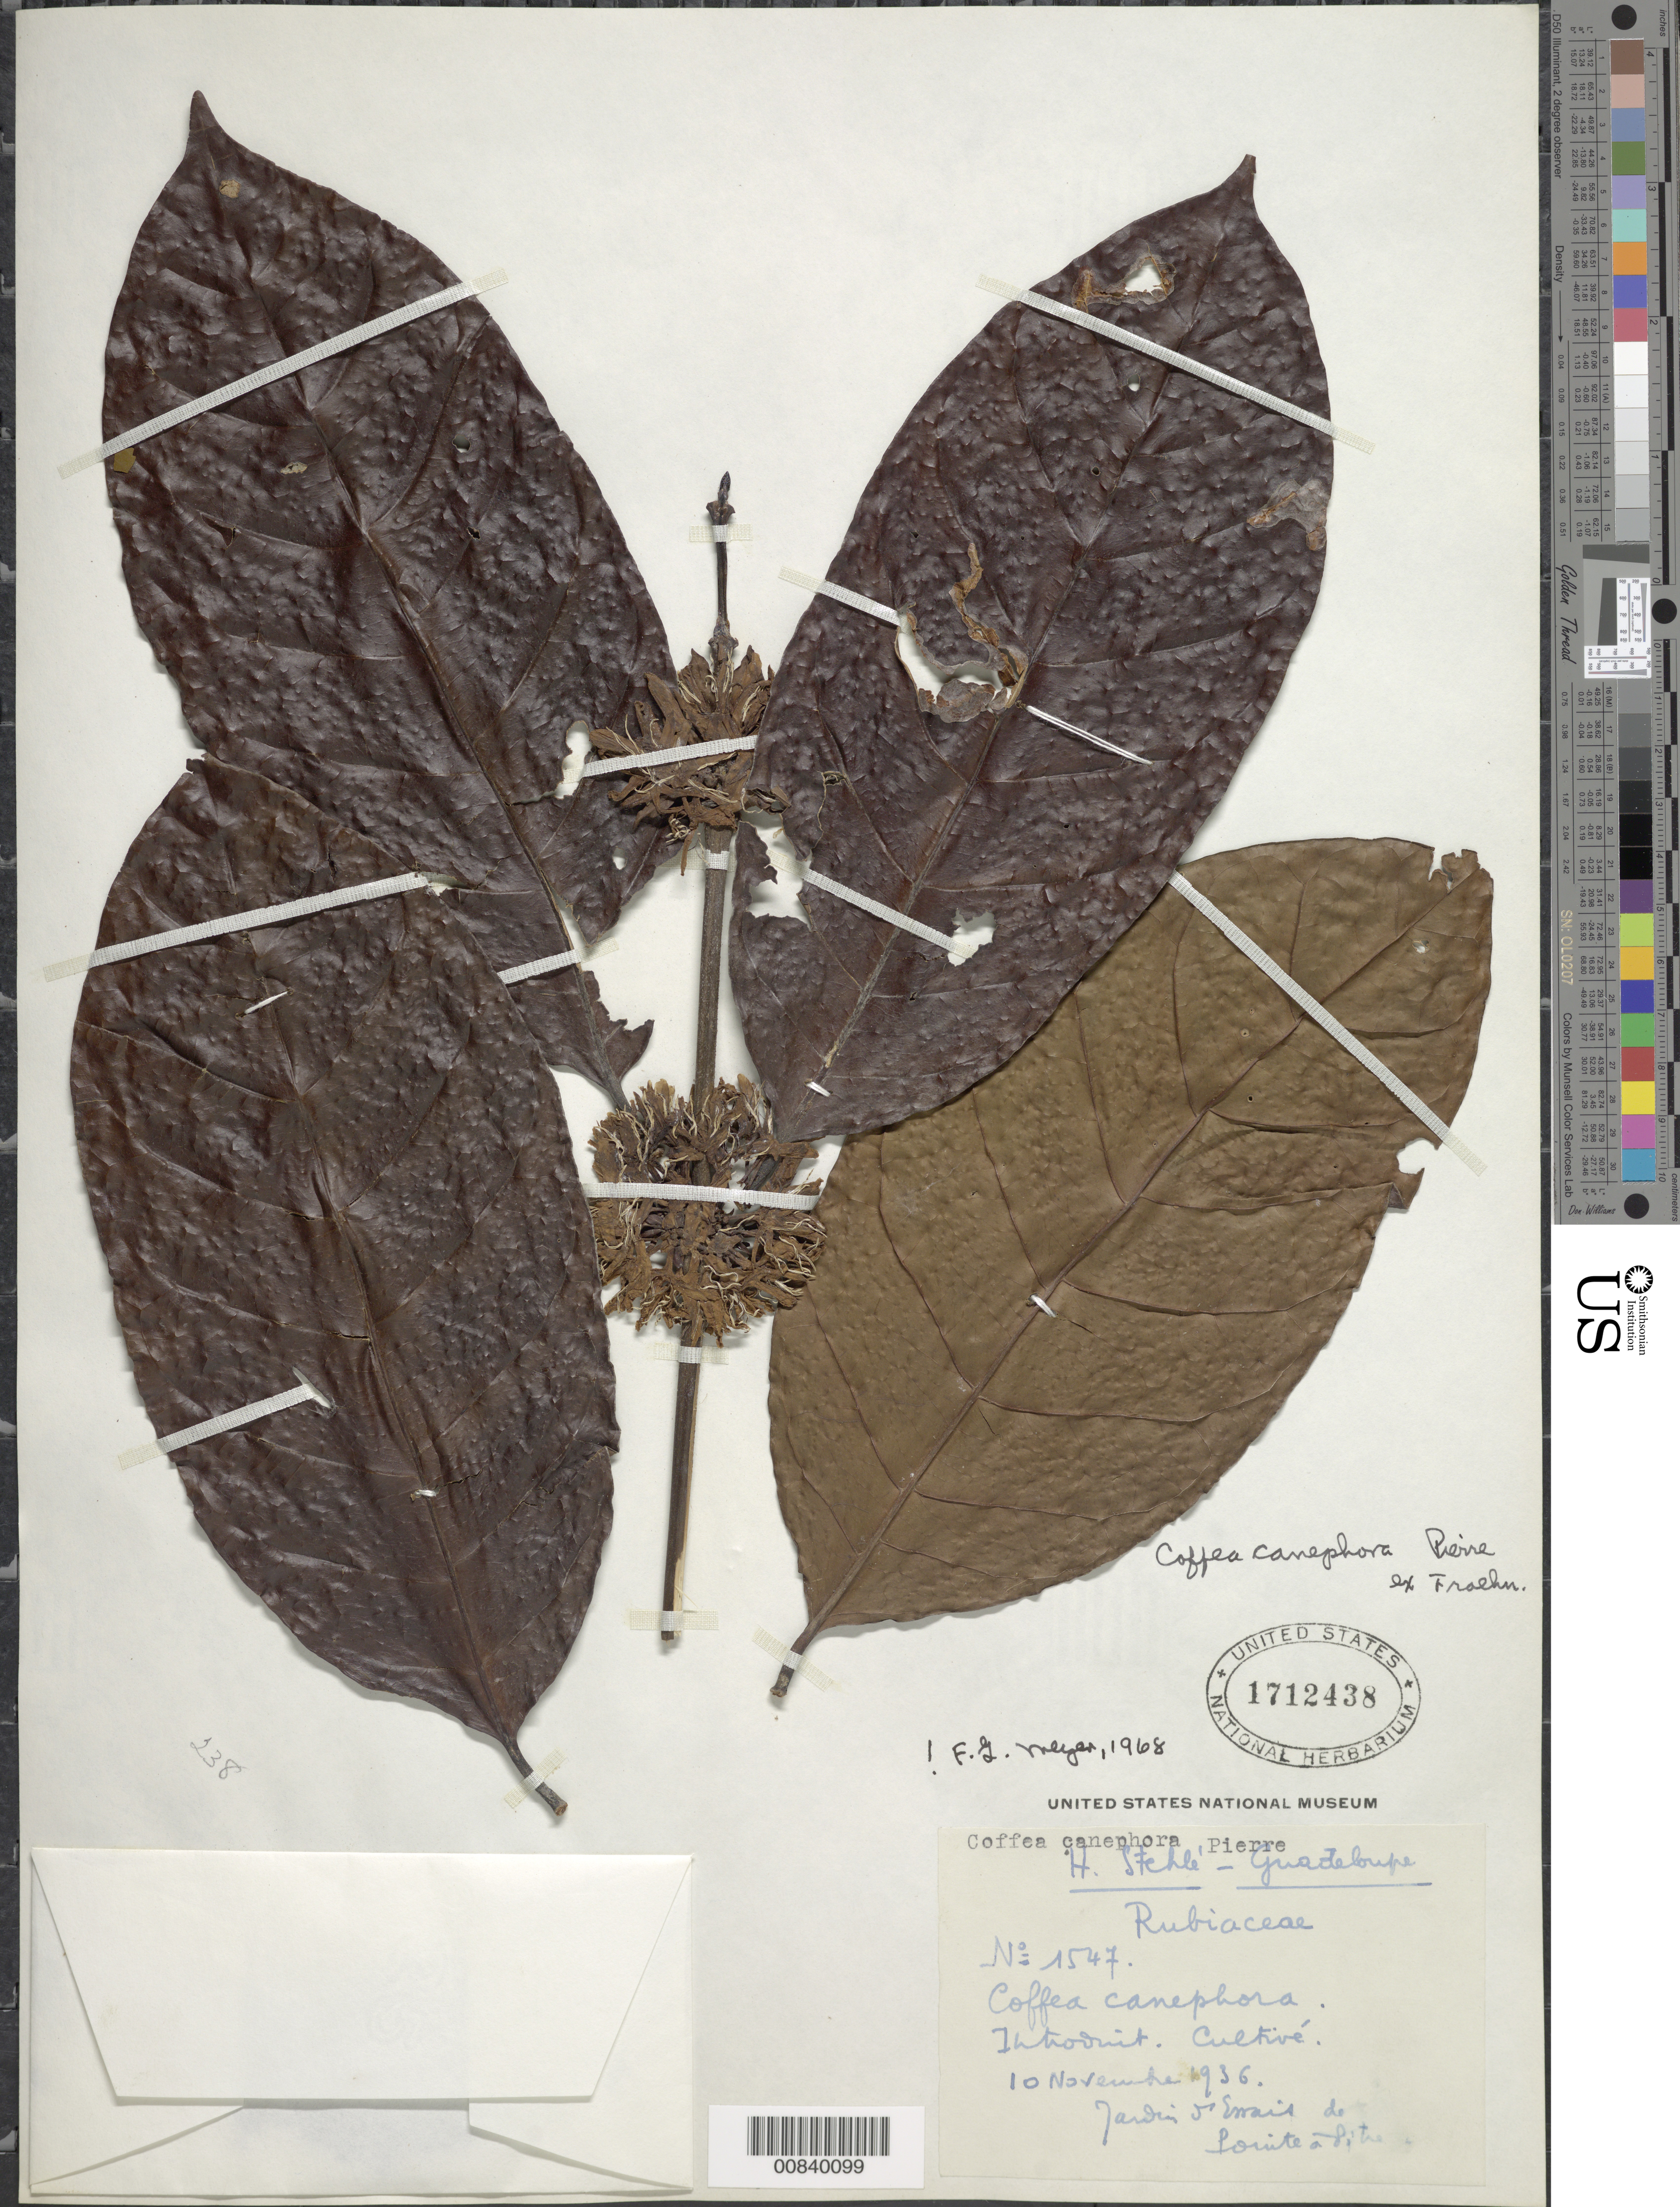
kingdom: Plantae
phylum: Tracheophyta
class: Magnoliopsida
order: Gentianales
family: Rubiaceae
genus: Coffea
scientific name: Coffea canephora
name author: Pierre ex A. Cunn.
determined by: Meyer, F. G.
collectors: H. Stehlé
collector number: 1547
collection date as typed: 10 Nov 1936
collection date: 1936-11-10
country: Guadeloupe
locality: Jardin dEssais de Pointe à Pitre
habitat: Garden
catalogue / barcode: US 1712438